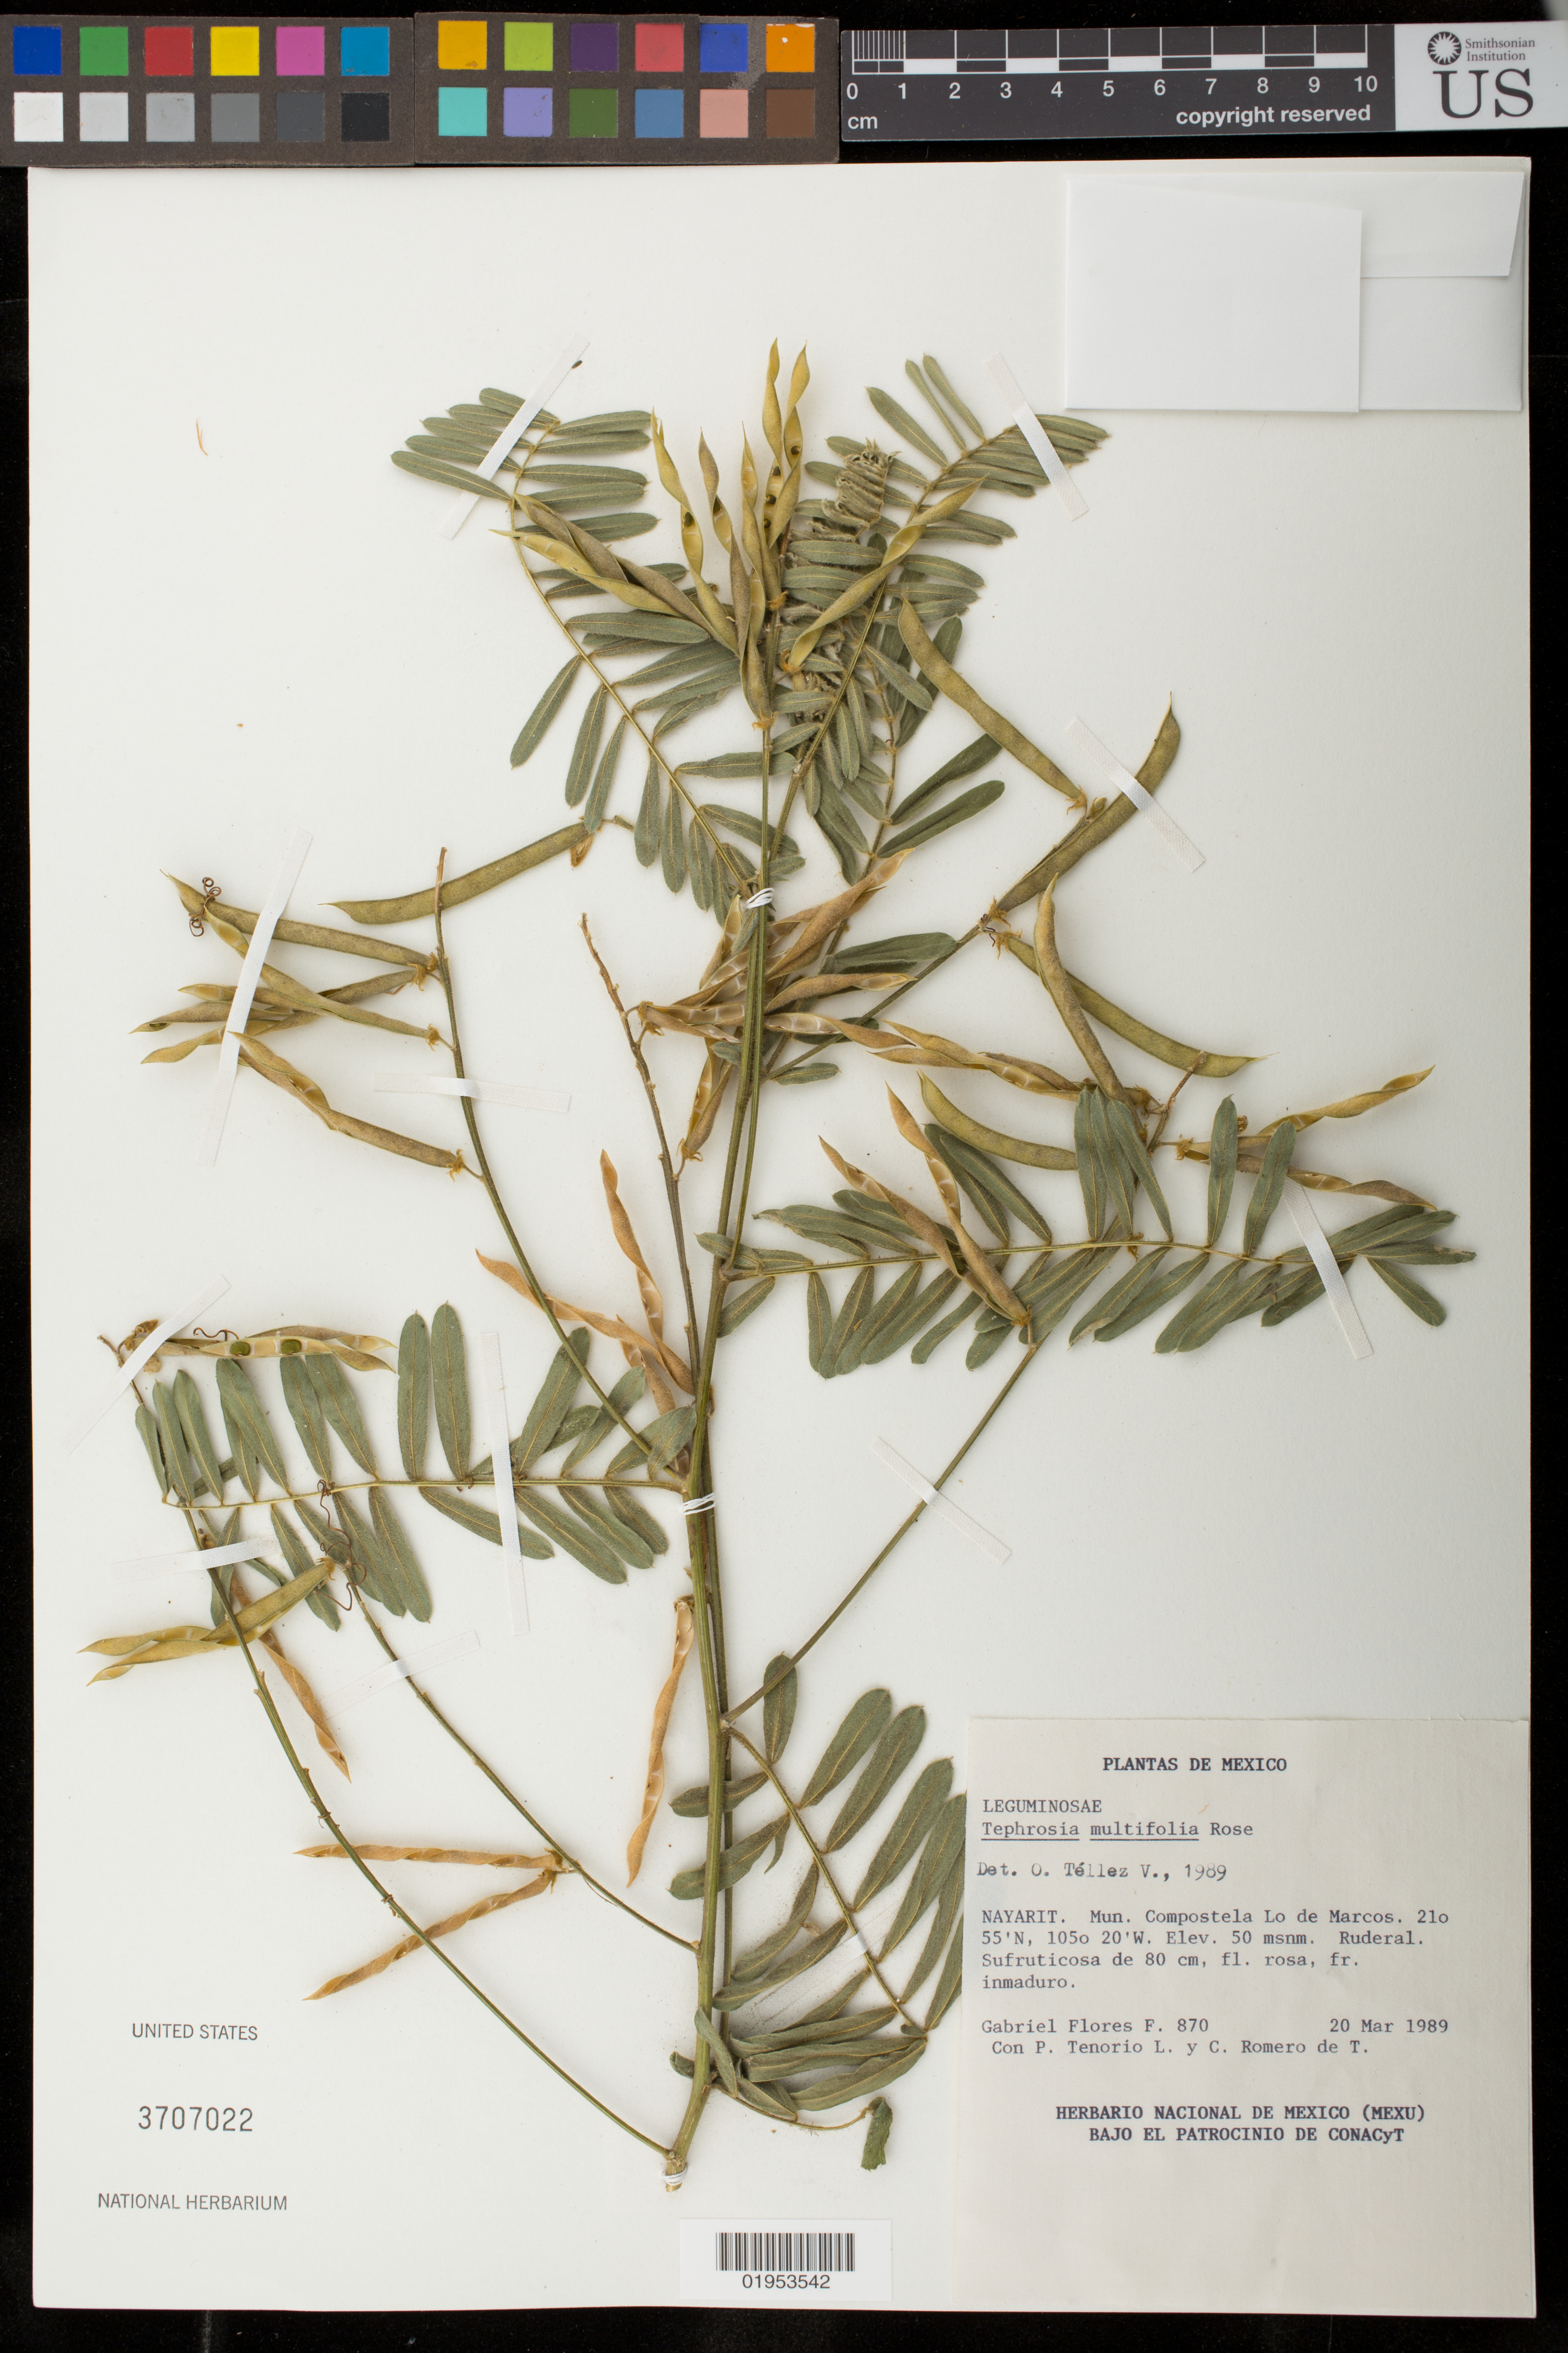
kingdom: Plantae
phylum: Tracheophyta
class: Magnoliopsida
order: Fabales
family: Fabaceae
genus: Tephrosia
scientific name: Tephrosia multifolia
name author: Rose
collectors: G. Flores F., P. Tenorio L. & C. Romero de T.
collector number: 870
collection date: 1989-03-20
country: Mexico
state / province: Nayarit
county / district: Compostela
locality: Lo de Marcos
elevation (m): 50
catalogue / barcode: US 3707022